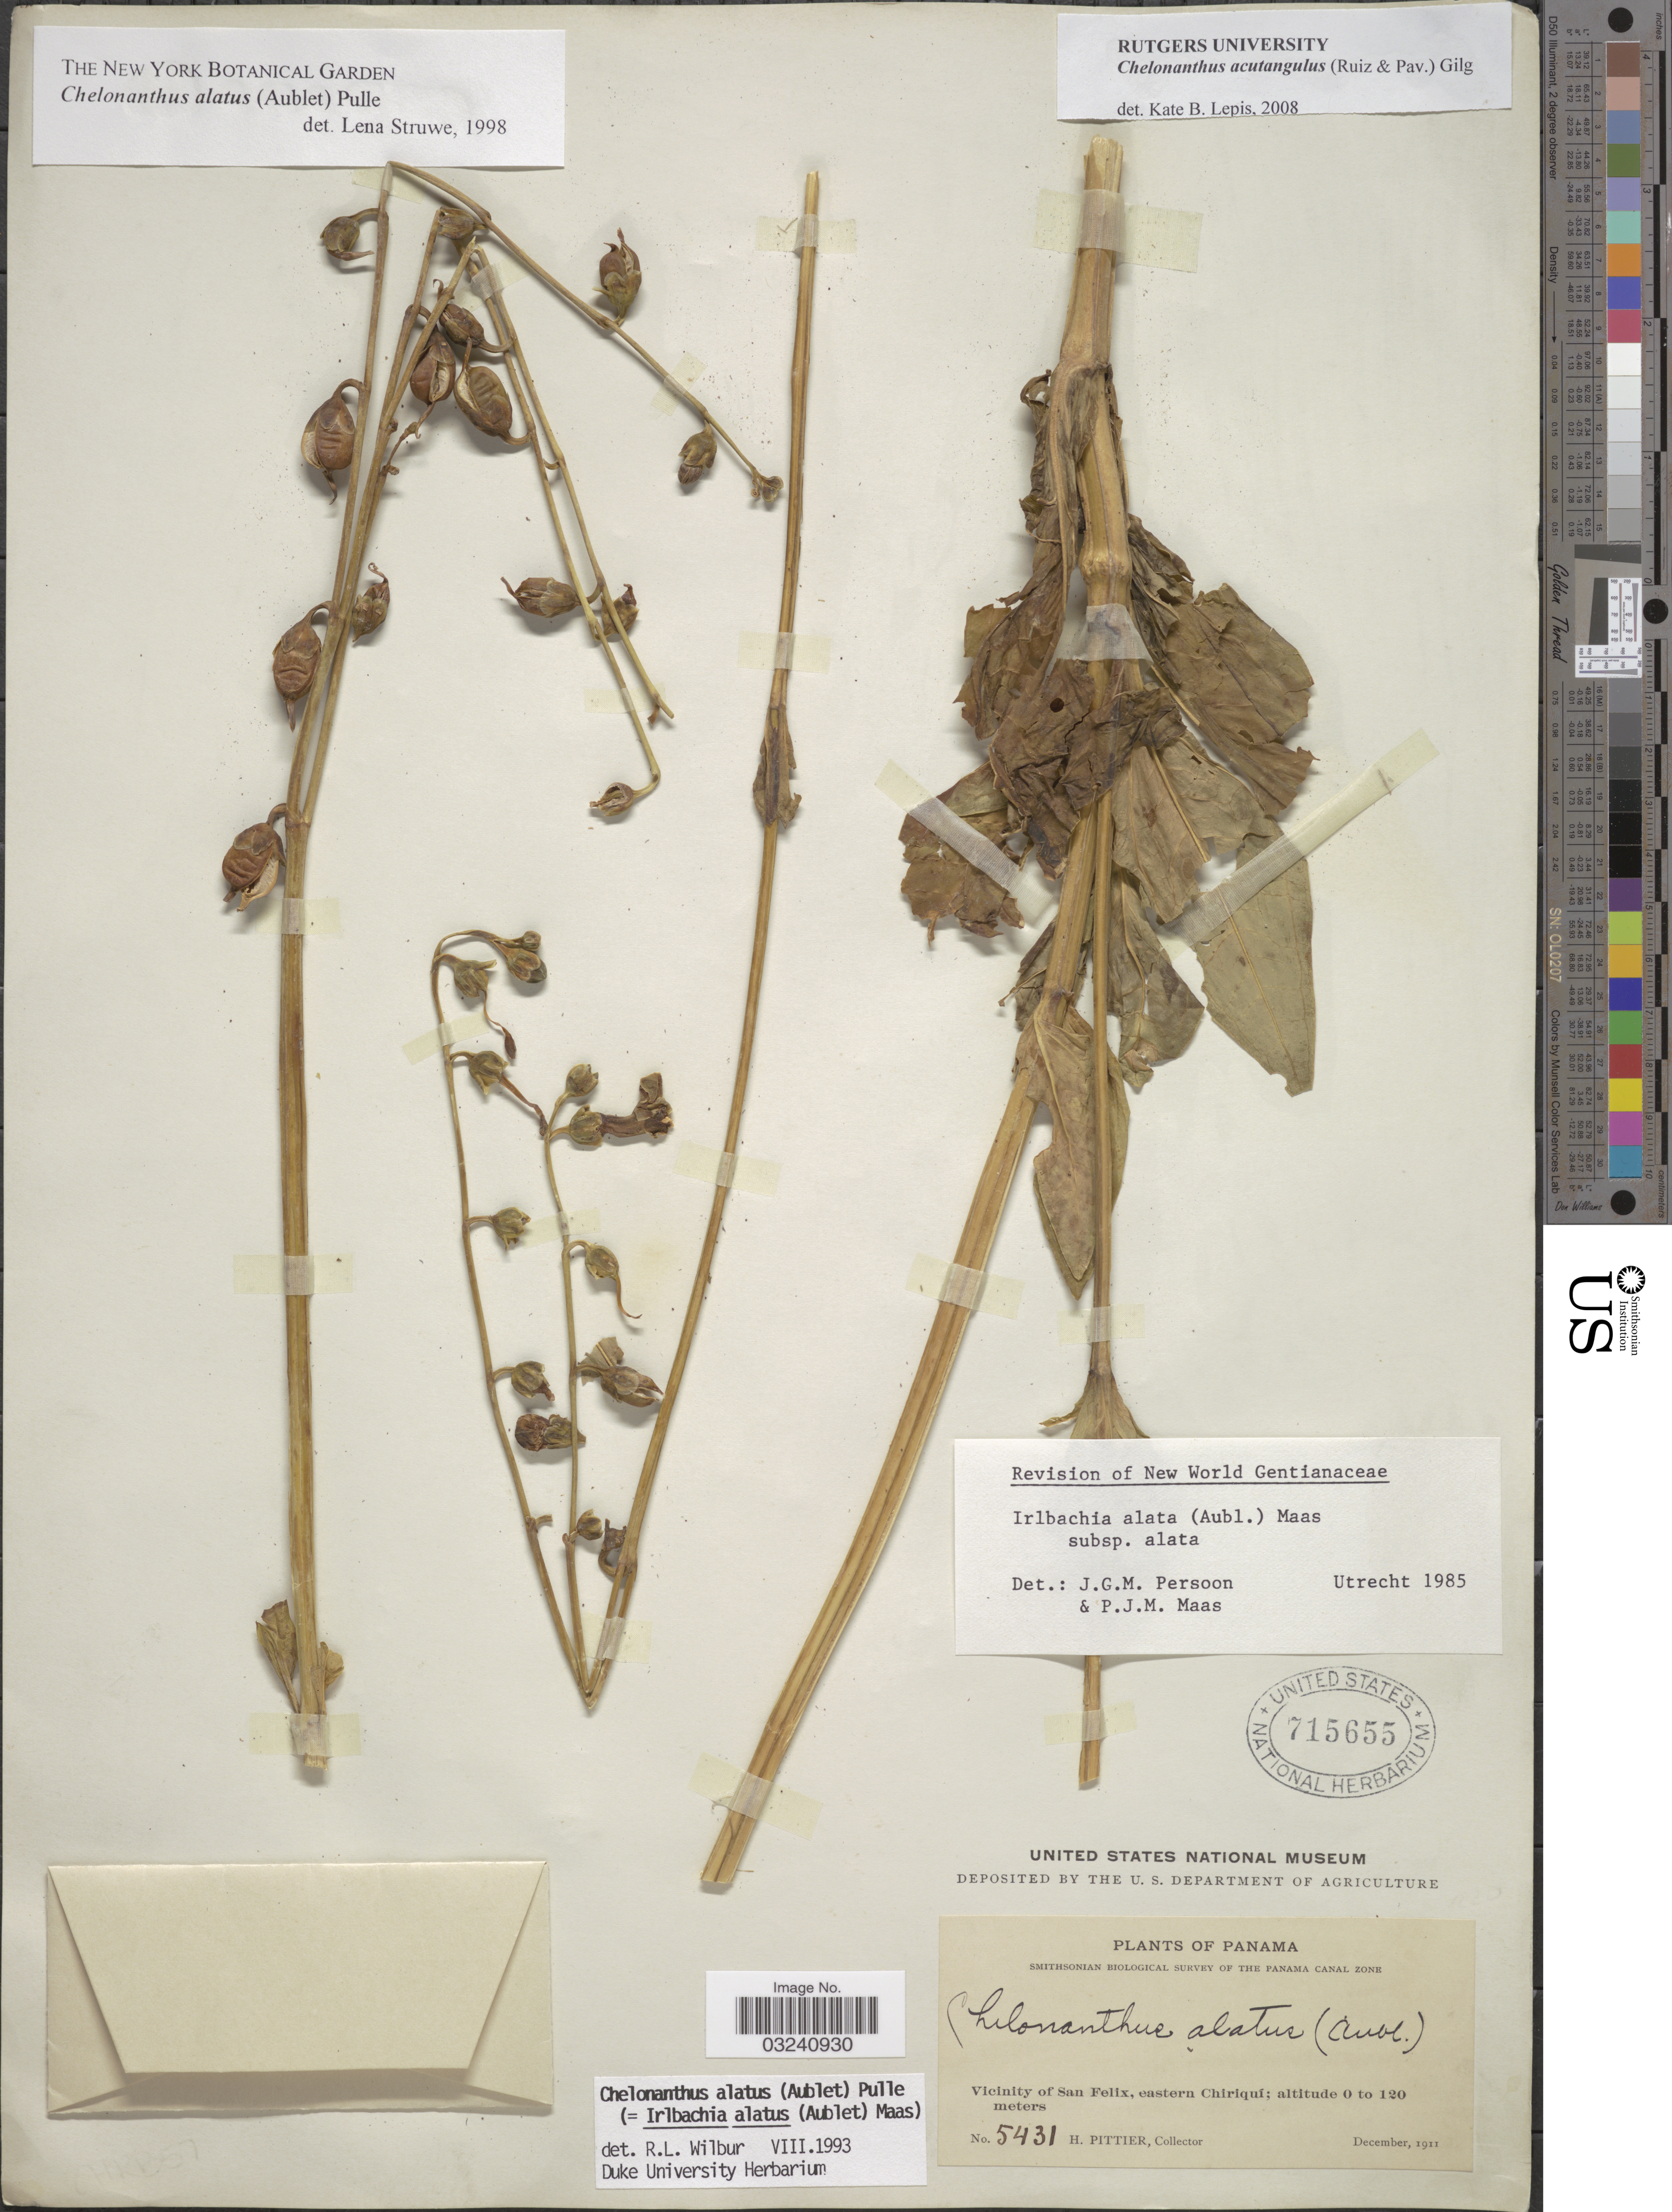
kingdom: Plantae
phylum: Tracheophyta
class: Magnoliopsida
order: Gentianales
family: Gentianaceae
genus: Chelonanthus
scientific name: Chelonanthus acutangulus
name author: (Ruiz & Pav.) Gilg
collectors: H. F. Pittier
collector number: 5431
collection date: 1911-12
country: Panama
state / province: Chiriqui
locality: Vicinity of San Felix, eastern Chiriquí.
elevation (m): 0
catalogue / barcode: US 715655